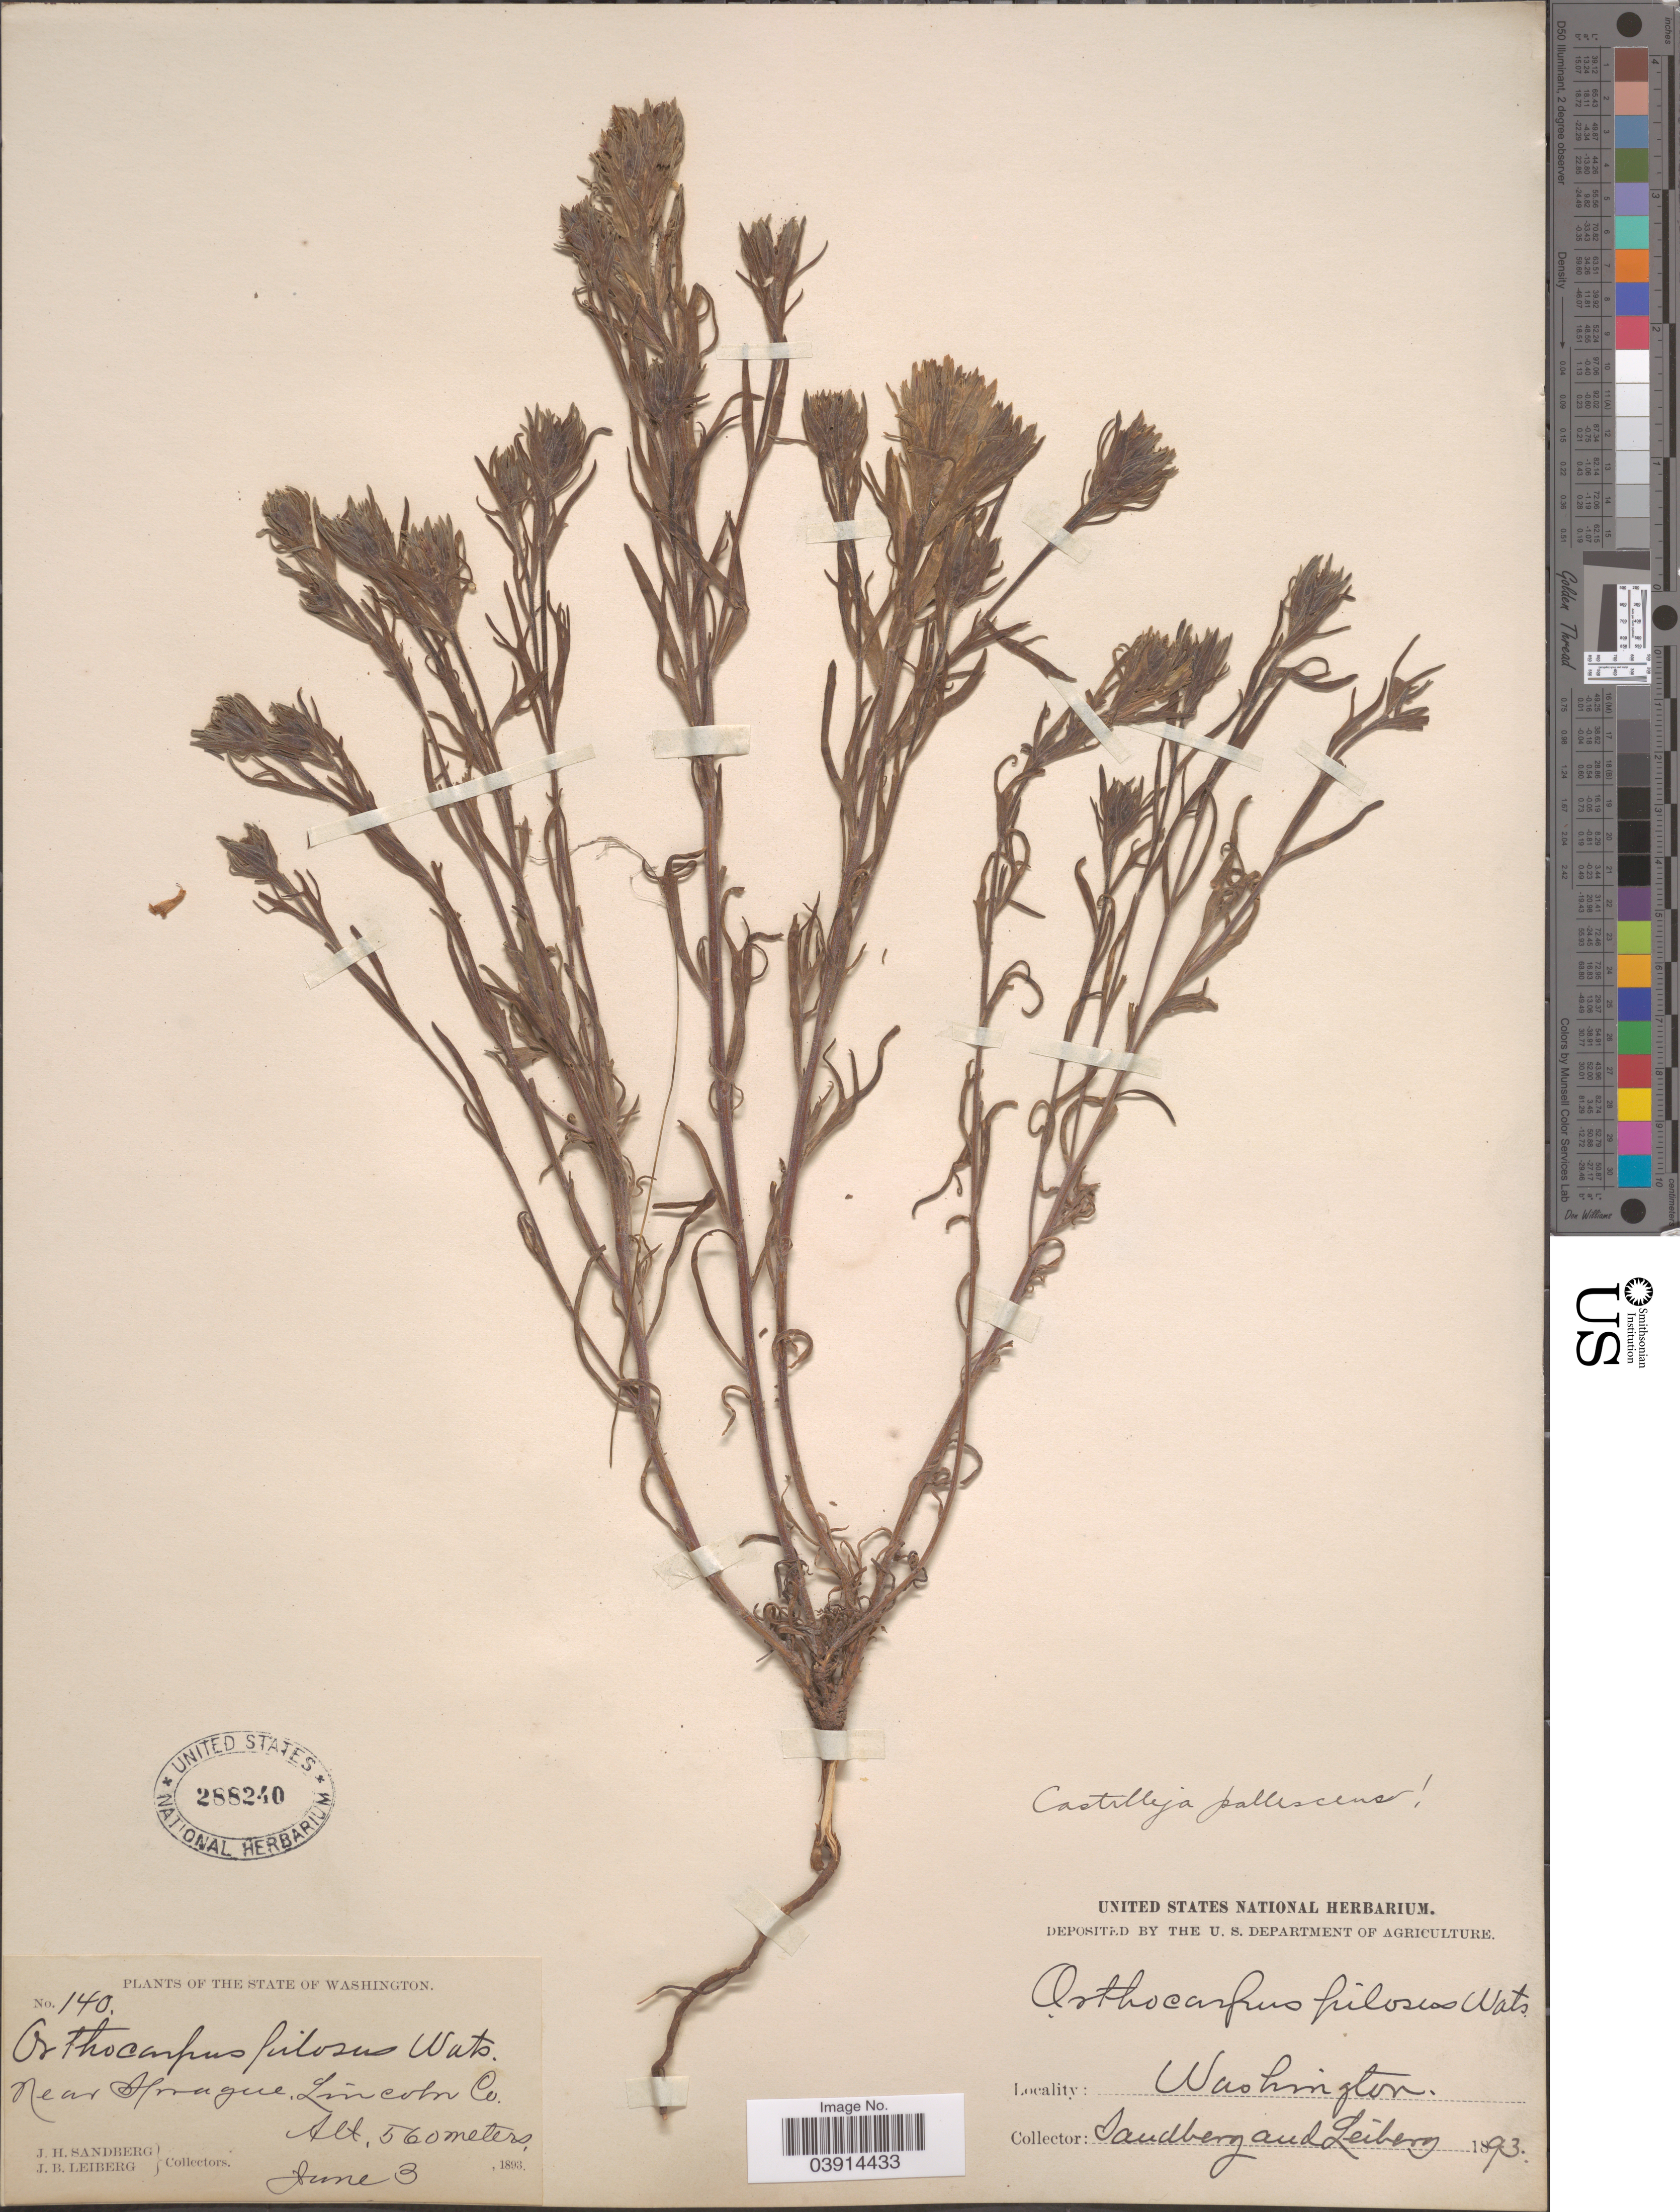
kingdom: Plantae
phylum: Tracheophyta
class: Magnoliopsida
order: Lamiales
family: Orobanchaceae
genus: Castilleja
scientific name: Castilleja thompsonii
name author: Pennell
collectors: J. H. Sandberg & J. B. Leiberg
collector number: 140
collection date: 1893-06-03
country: United States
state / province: Washington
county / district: Lincoln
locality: Near Sprague, Lincoln Co.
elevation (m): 560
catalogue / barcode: US 288240